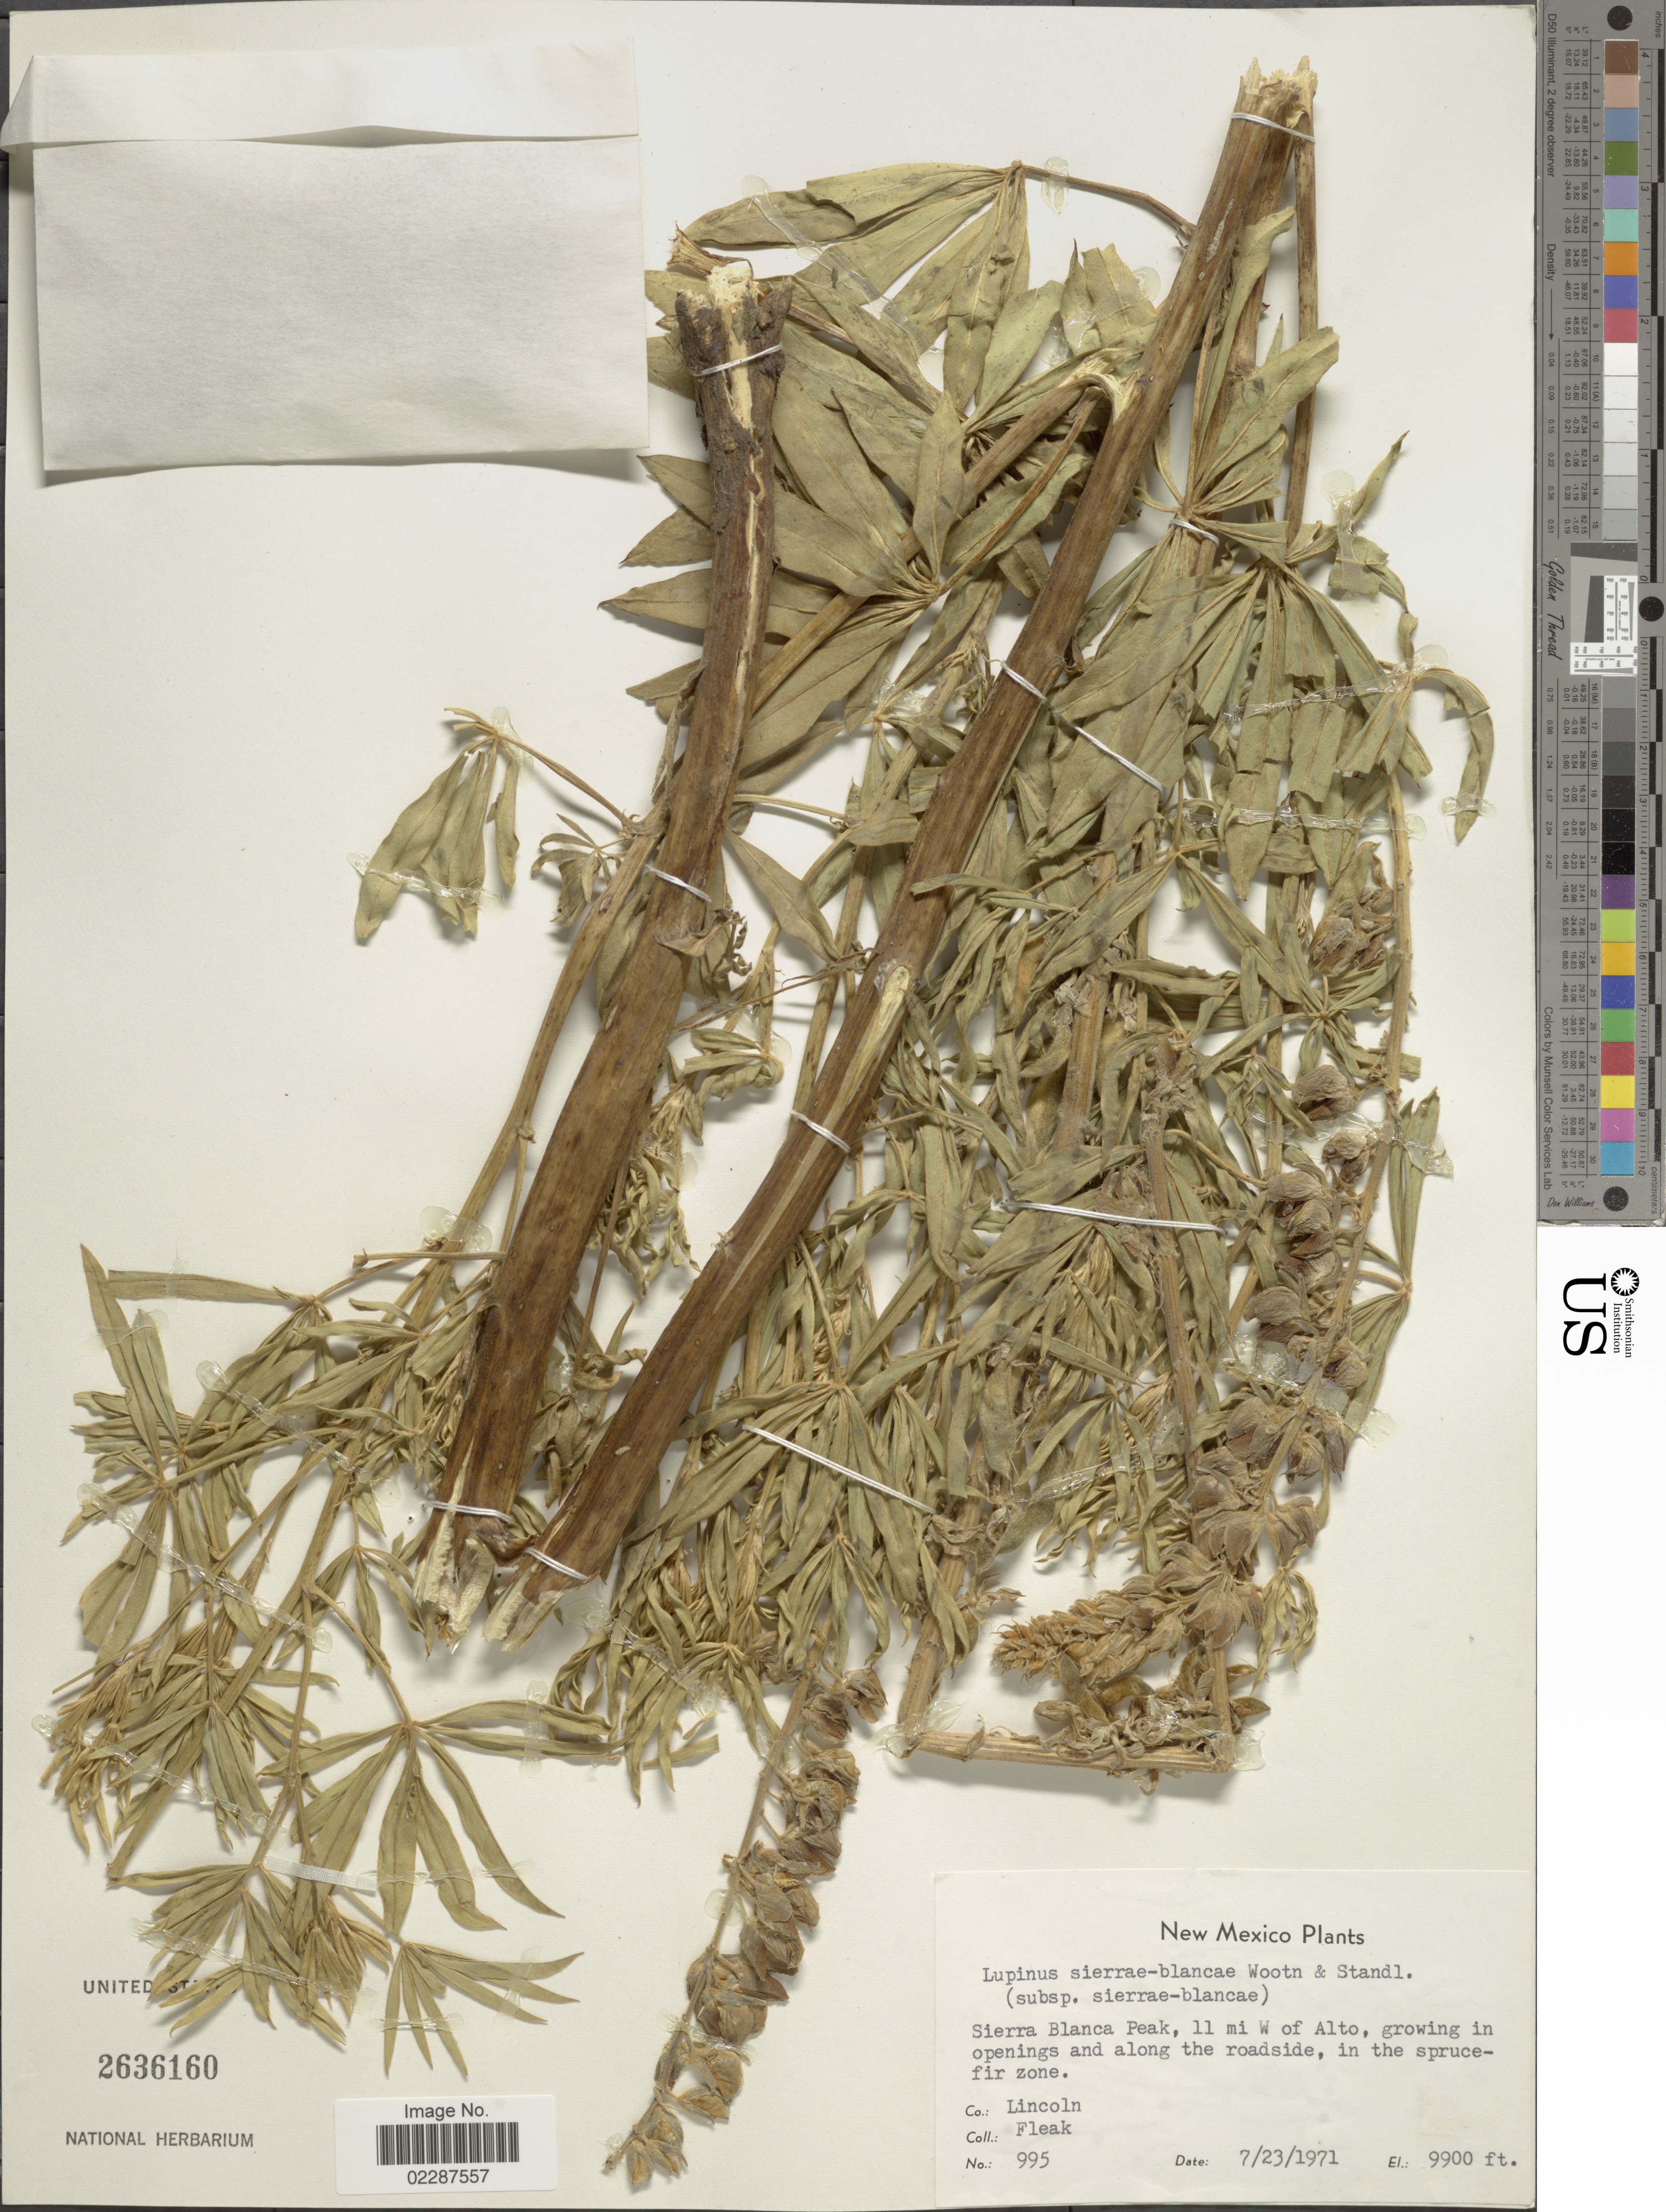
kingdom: Plantae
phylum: Tracheophyta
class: Magnoliopsida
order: Fabales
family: Fabaceae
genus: Lupinus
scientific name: Lupinus sierrae-blancae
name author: Wooton & Standl.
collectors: L. Fleak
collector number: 995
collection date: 1971-07-23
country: United States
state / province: New Mexico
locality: Sierra Blanca Peak, 11 mi. W of Alto, growing in openings and along the roadside, in the spruce-fir zone, Co. Lincoln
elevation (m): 3018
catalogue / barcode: US 2636160